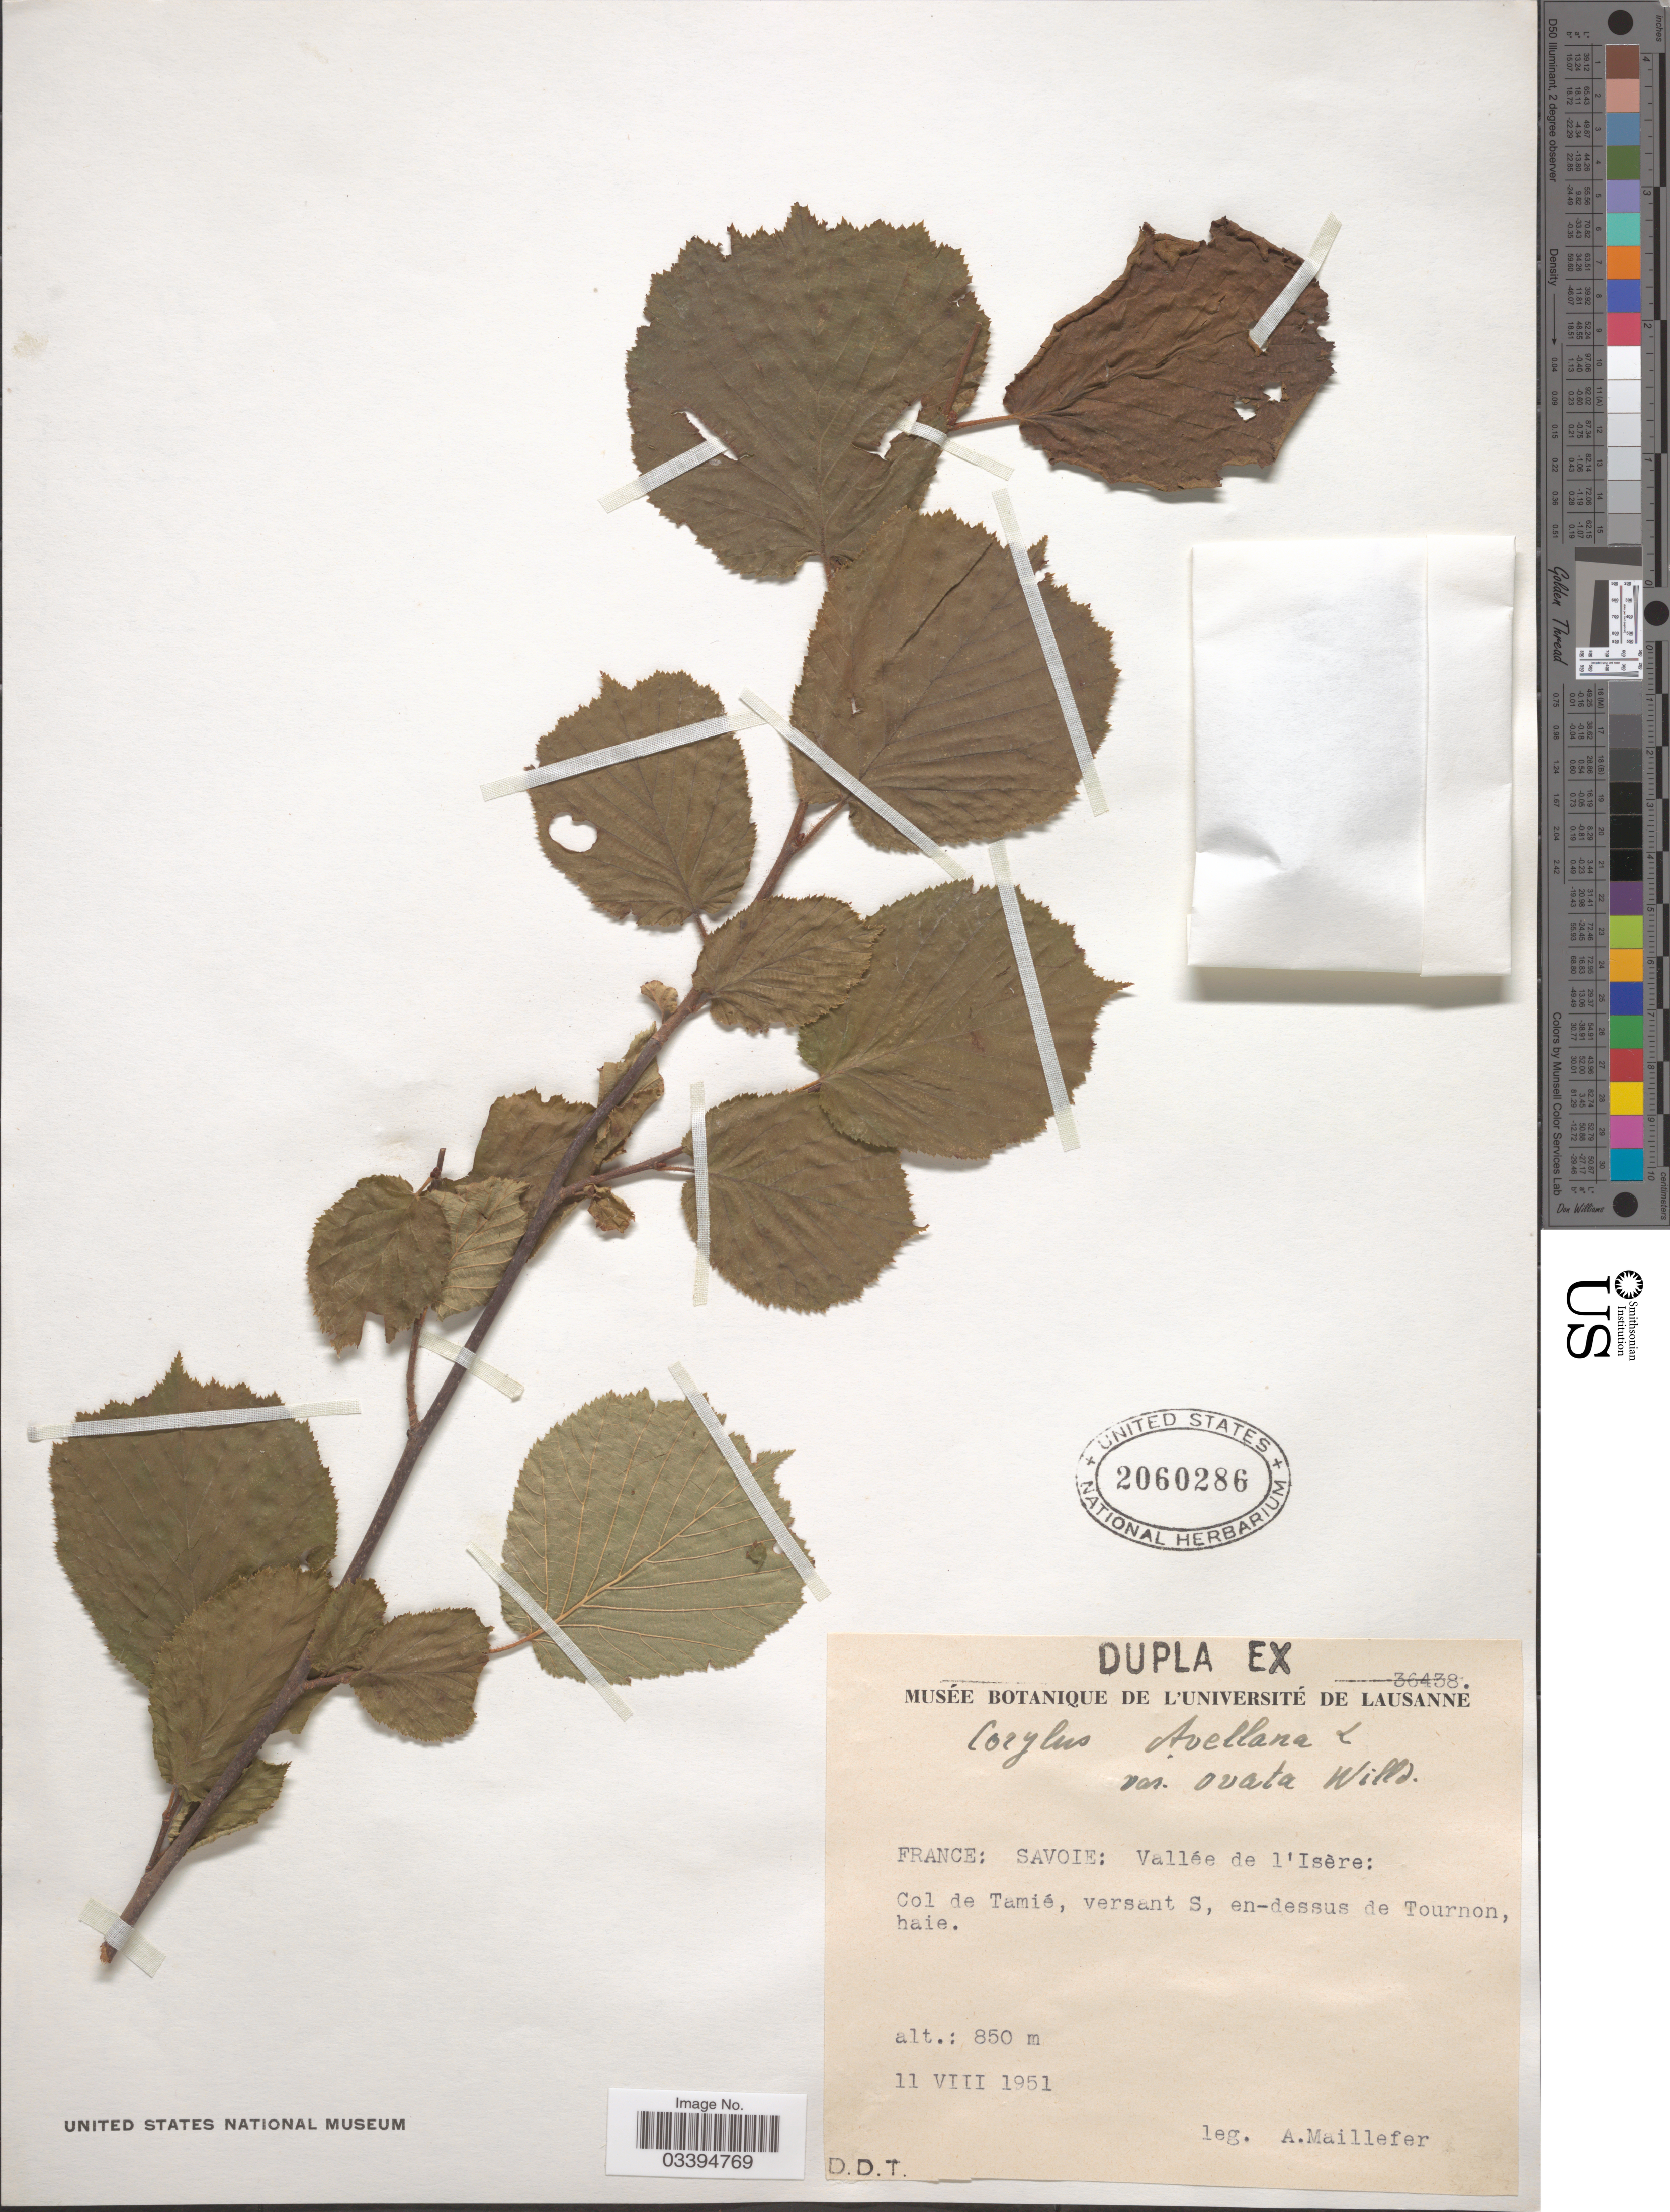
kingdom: Plantae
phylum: Tracheophyta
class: Magnoliopsida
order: Fagales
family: Betulaceae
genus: Corylus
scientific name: Corylus avellana var. ovata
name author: Willd.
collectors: A. Maillefer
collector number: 36438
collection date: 1951-08-11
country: France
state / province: Auvergne-Rhône-Alpes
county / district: Isère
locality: Savoie: Vallée de l'Isère: Col de Tamié, versant S, en-dessus de Tournon, haie.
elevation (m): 850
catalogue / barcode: US 2060286